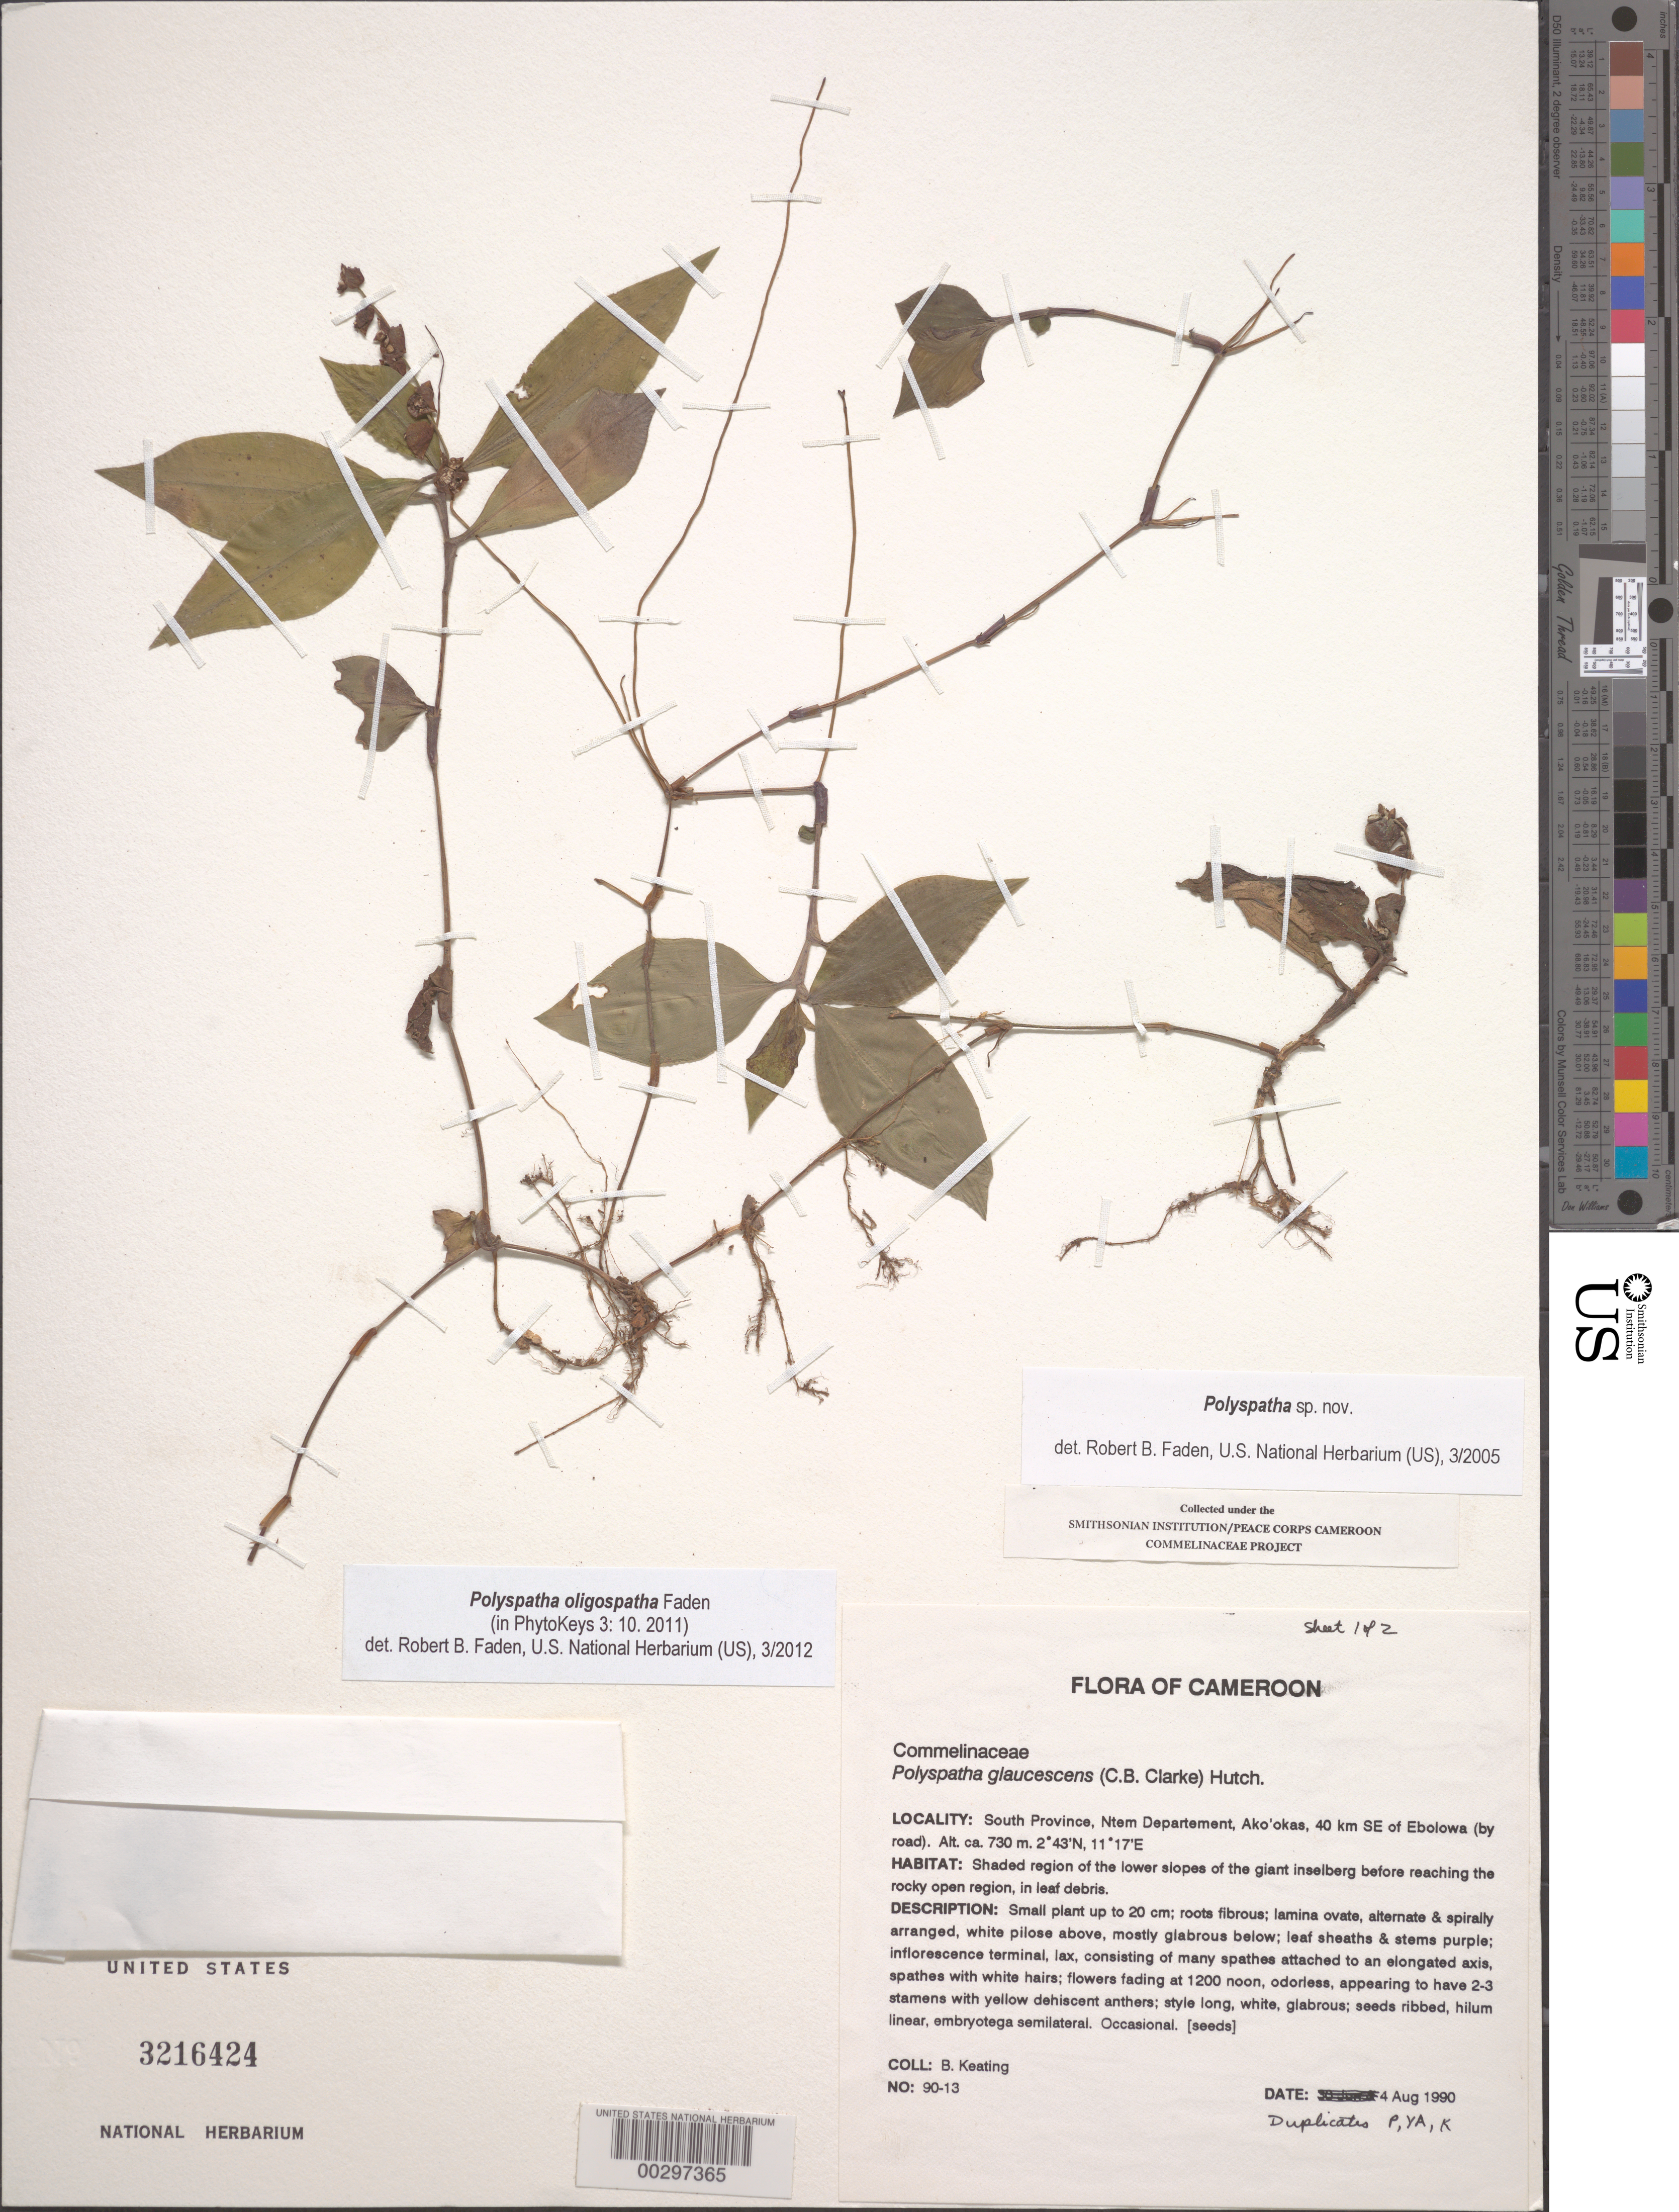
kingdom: Plantae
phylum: Tracheophyta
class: Liliopsida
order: Commelinales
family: Commelinaceae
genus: Polyspatha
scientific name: Polyspatha oligospatha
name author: Faden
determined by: Faden, Robert B., (US), Smithsonian Institution - National Museum of Natural History (UNITED STATES)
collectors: B. Keating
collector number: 90-13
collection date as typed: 04 Aug 1990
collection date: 1990-08-04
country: Cameroon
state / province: Sud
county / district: Ntem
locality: Ntem, ako'okas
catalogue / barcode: US 3216424